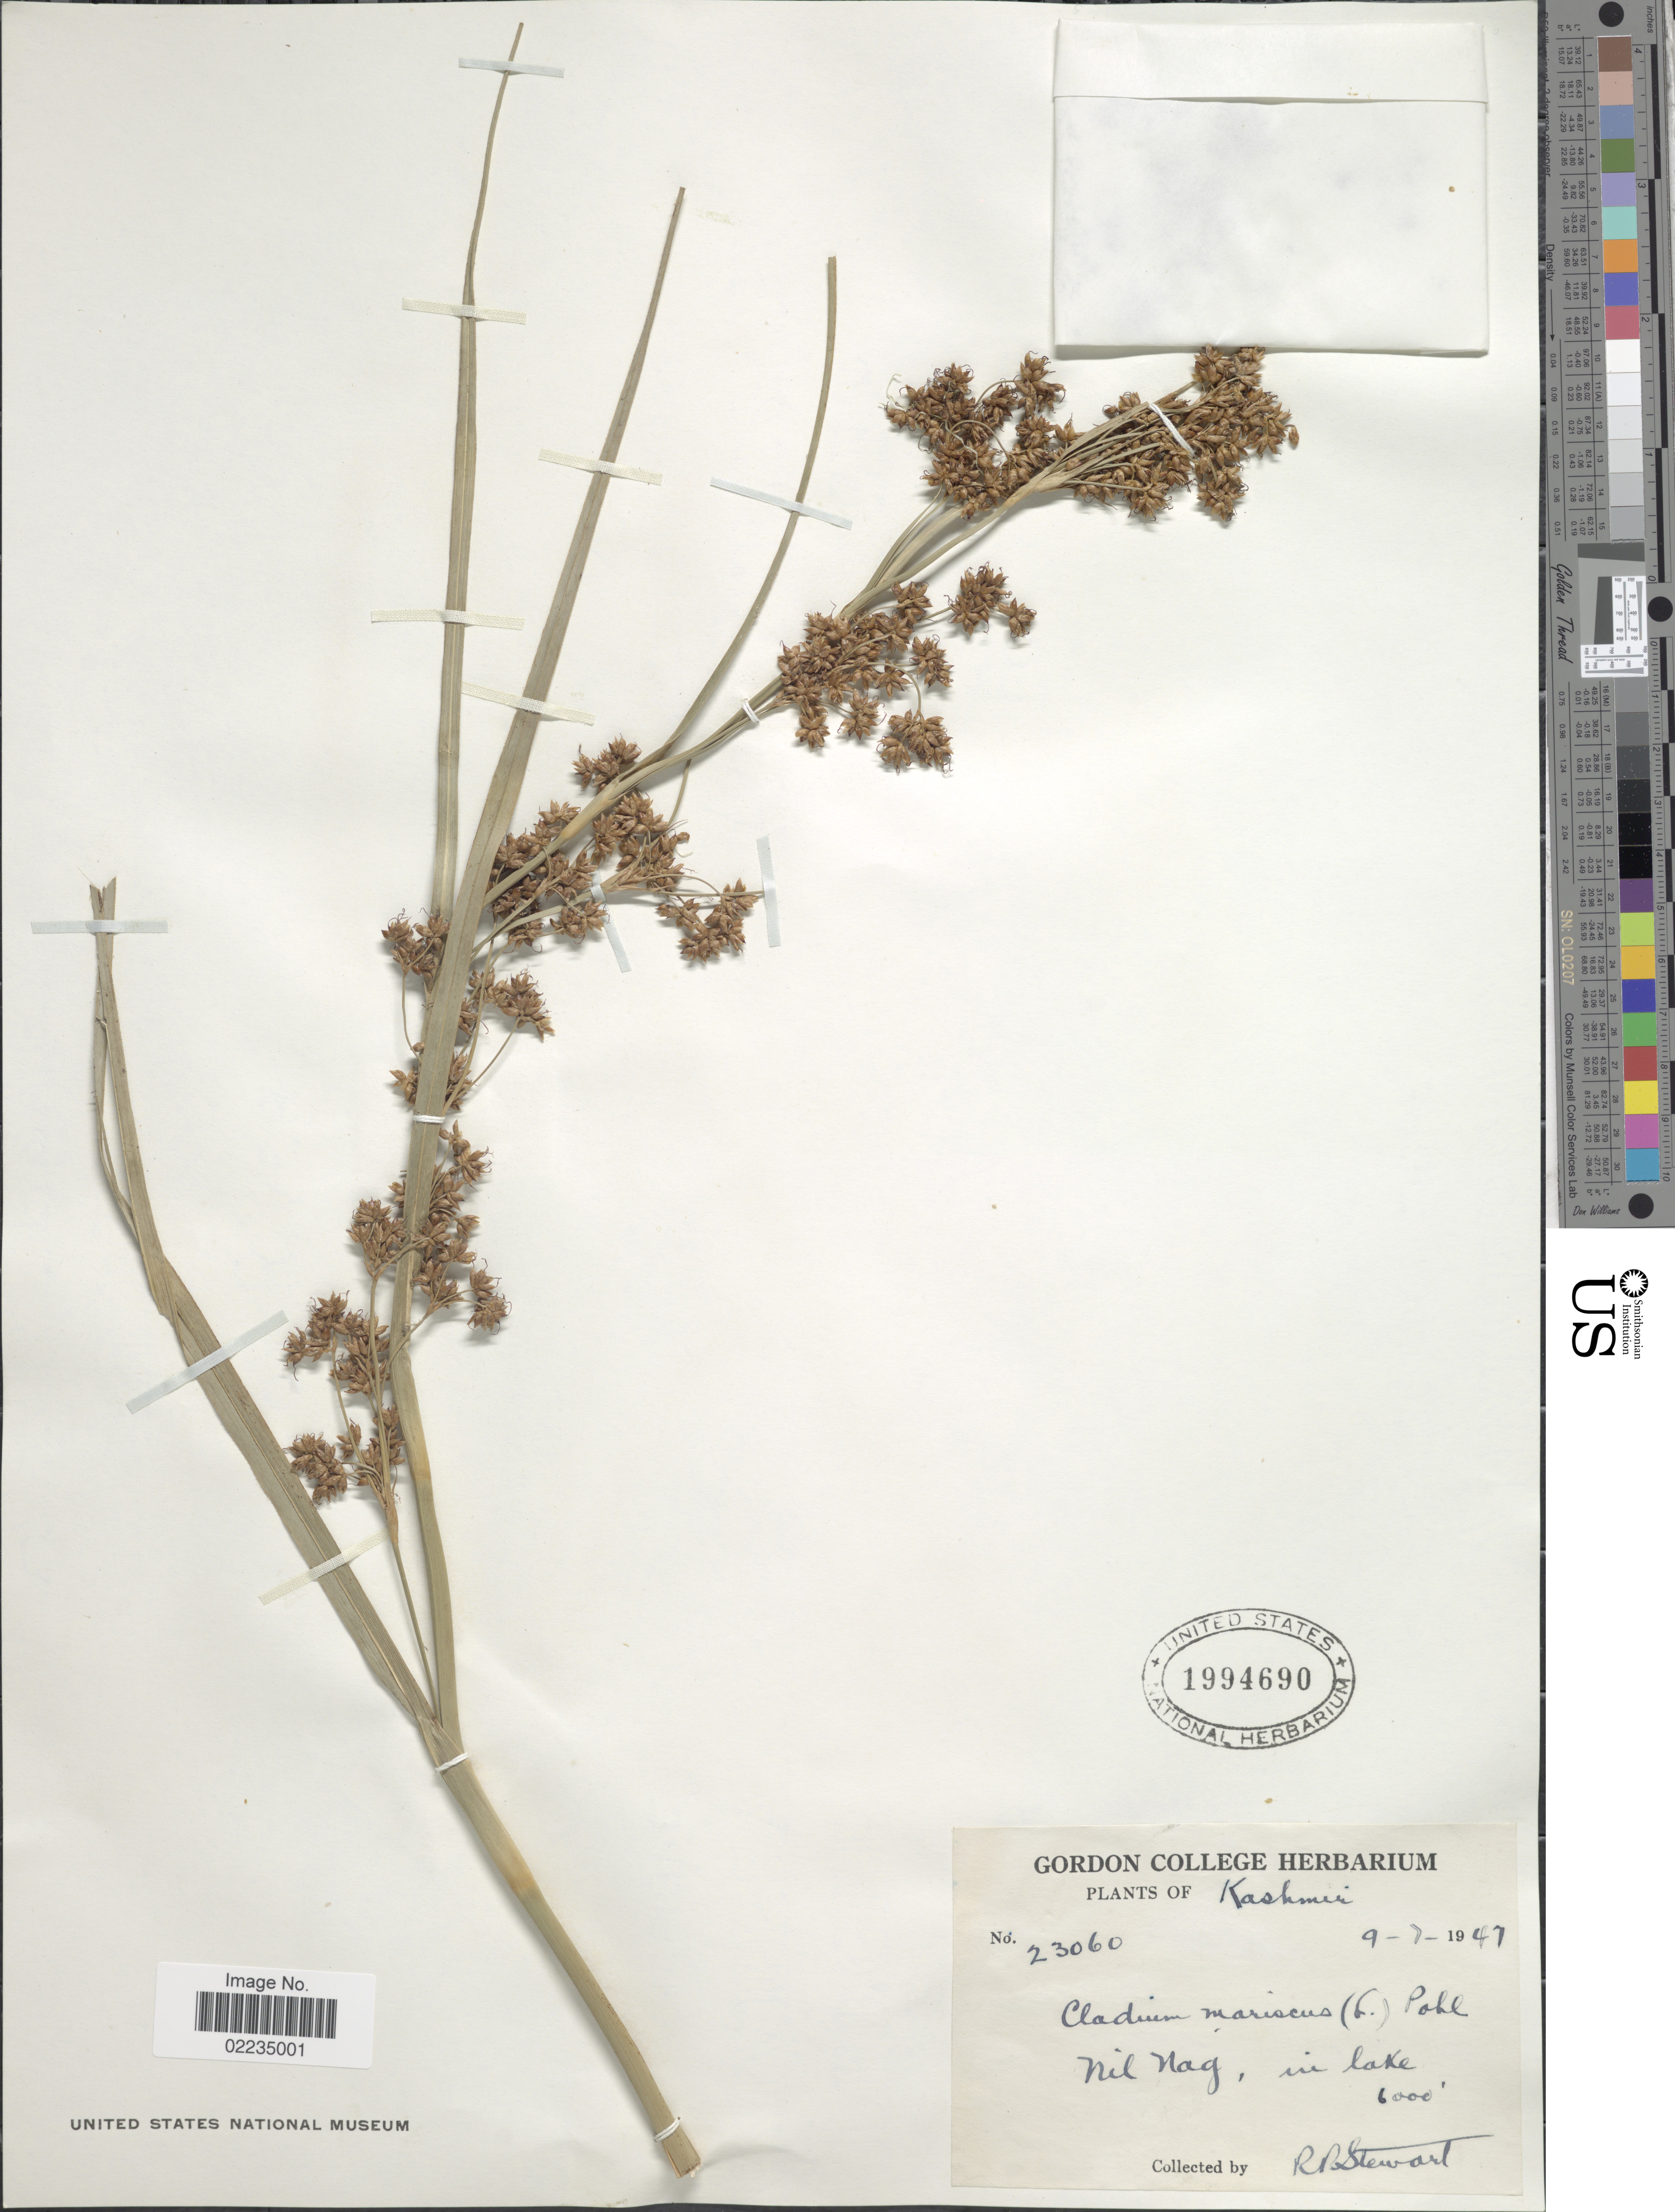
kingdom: Plantae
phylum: Tracheophyta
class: Liliopsida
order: Poales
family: Cyperaceae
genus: Cladium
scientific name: Cladium mariscus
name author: (L.) Pohl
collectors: R. R. Stewart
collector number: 23060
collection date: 1947-07-09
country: India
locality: Kashmir, Nil Nag, in lake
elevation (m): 1829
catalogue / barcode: US 1994690